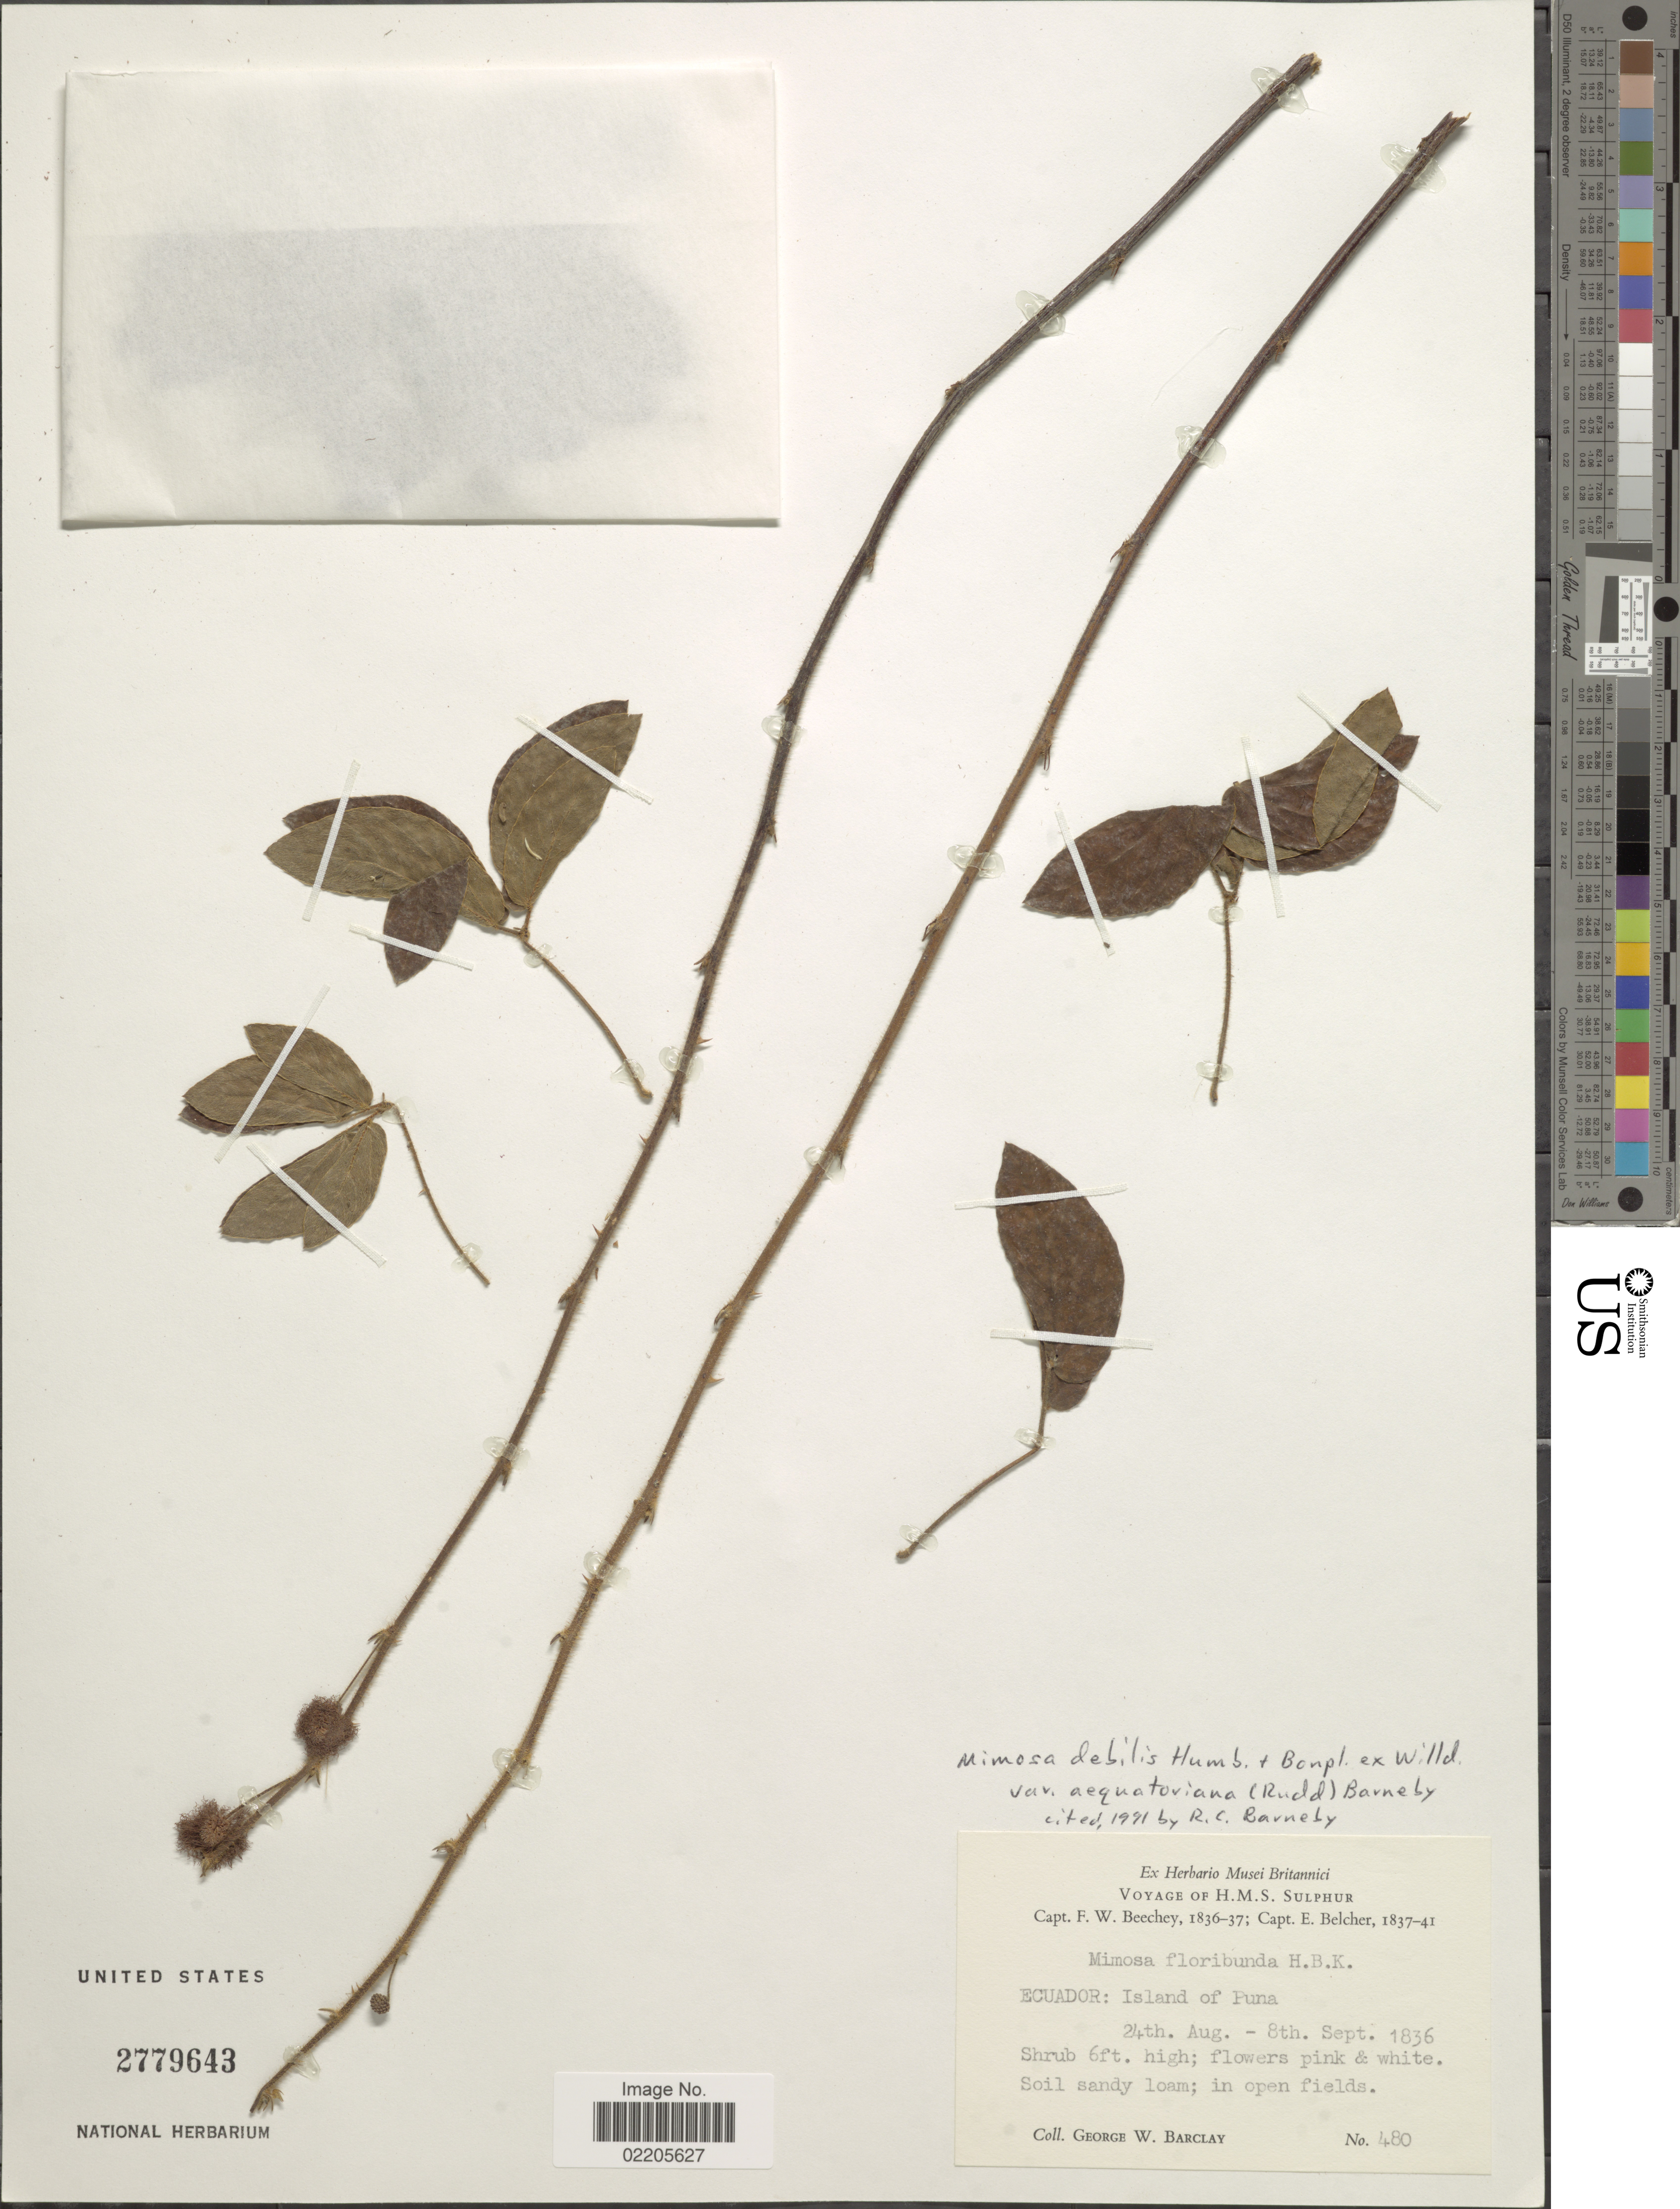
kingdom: Plantae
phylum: Tracheophyta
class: Magnoliopsida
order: Fabales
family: Fabaceae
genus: Mimosa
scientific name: Mimosa debilis var. aequatoriana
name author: (Rudd) Barneby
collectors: G. W. Barclay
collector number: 480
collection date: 1836-08-24/1836-09-08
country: Ecuador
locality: Island of Puna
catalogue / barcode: US 2779643